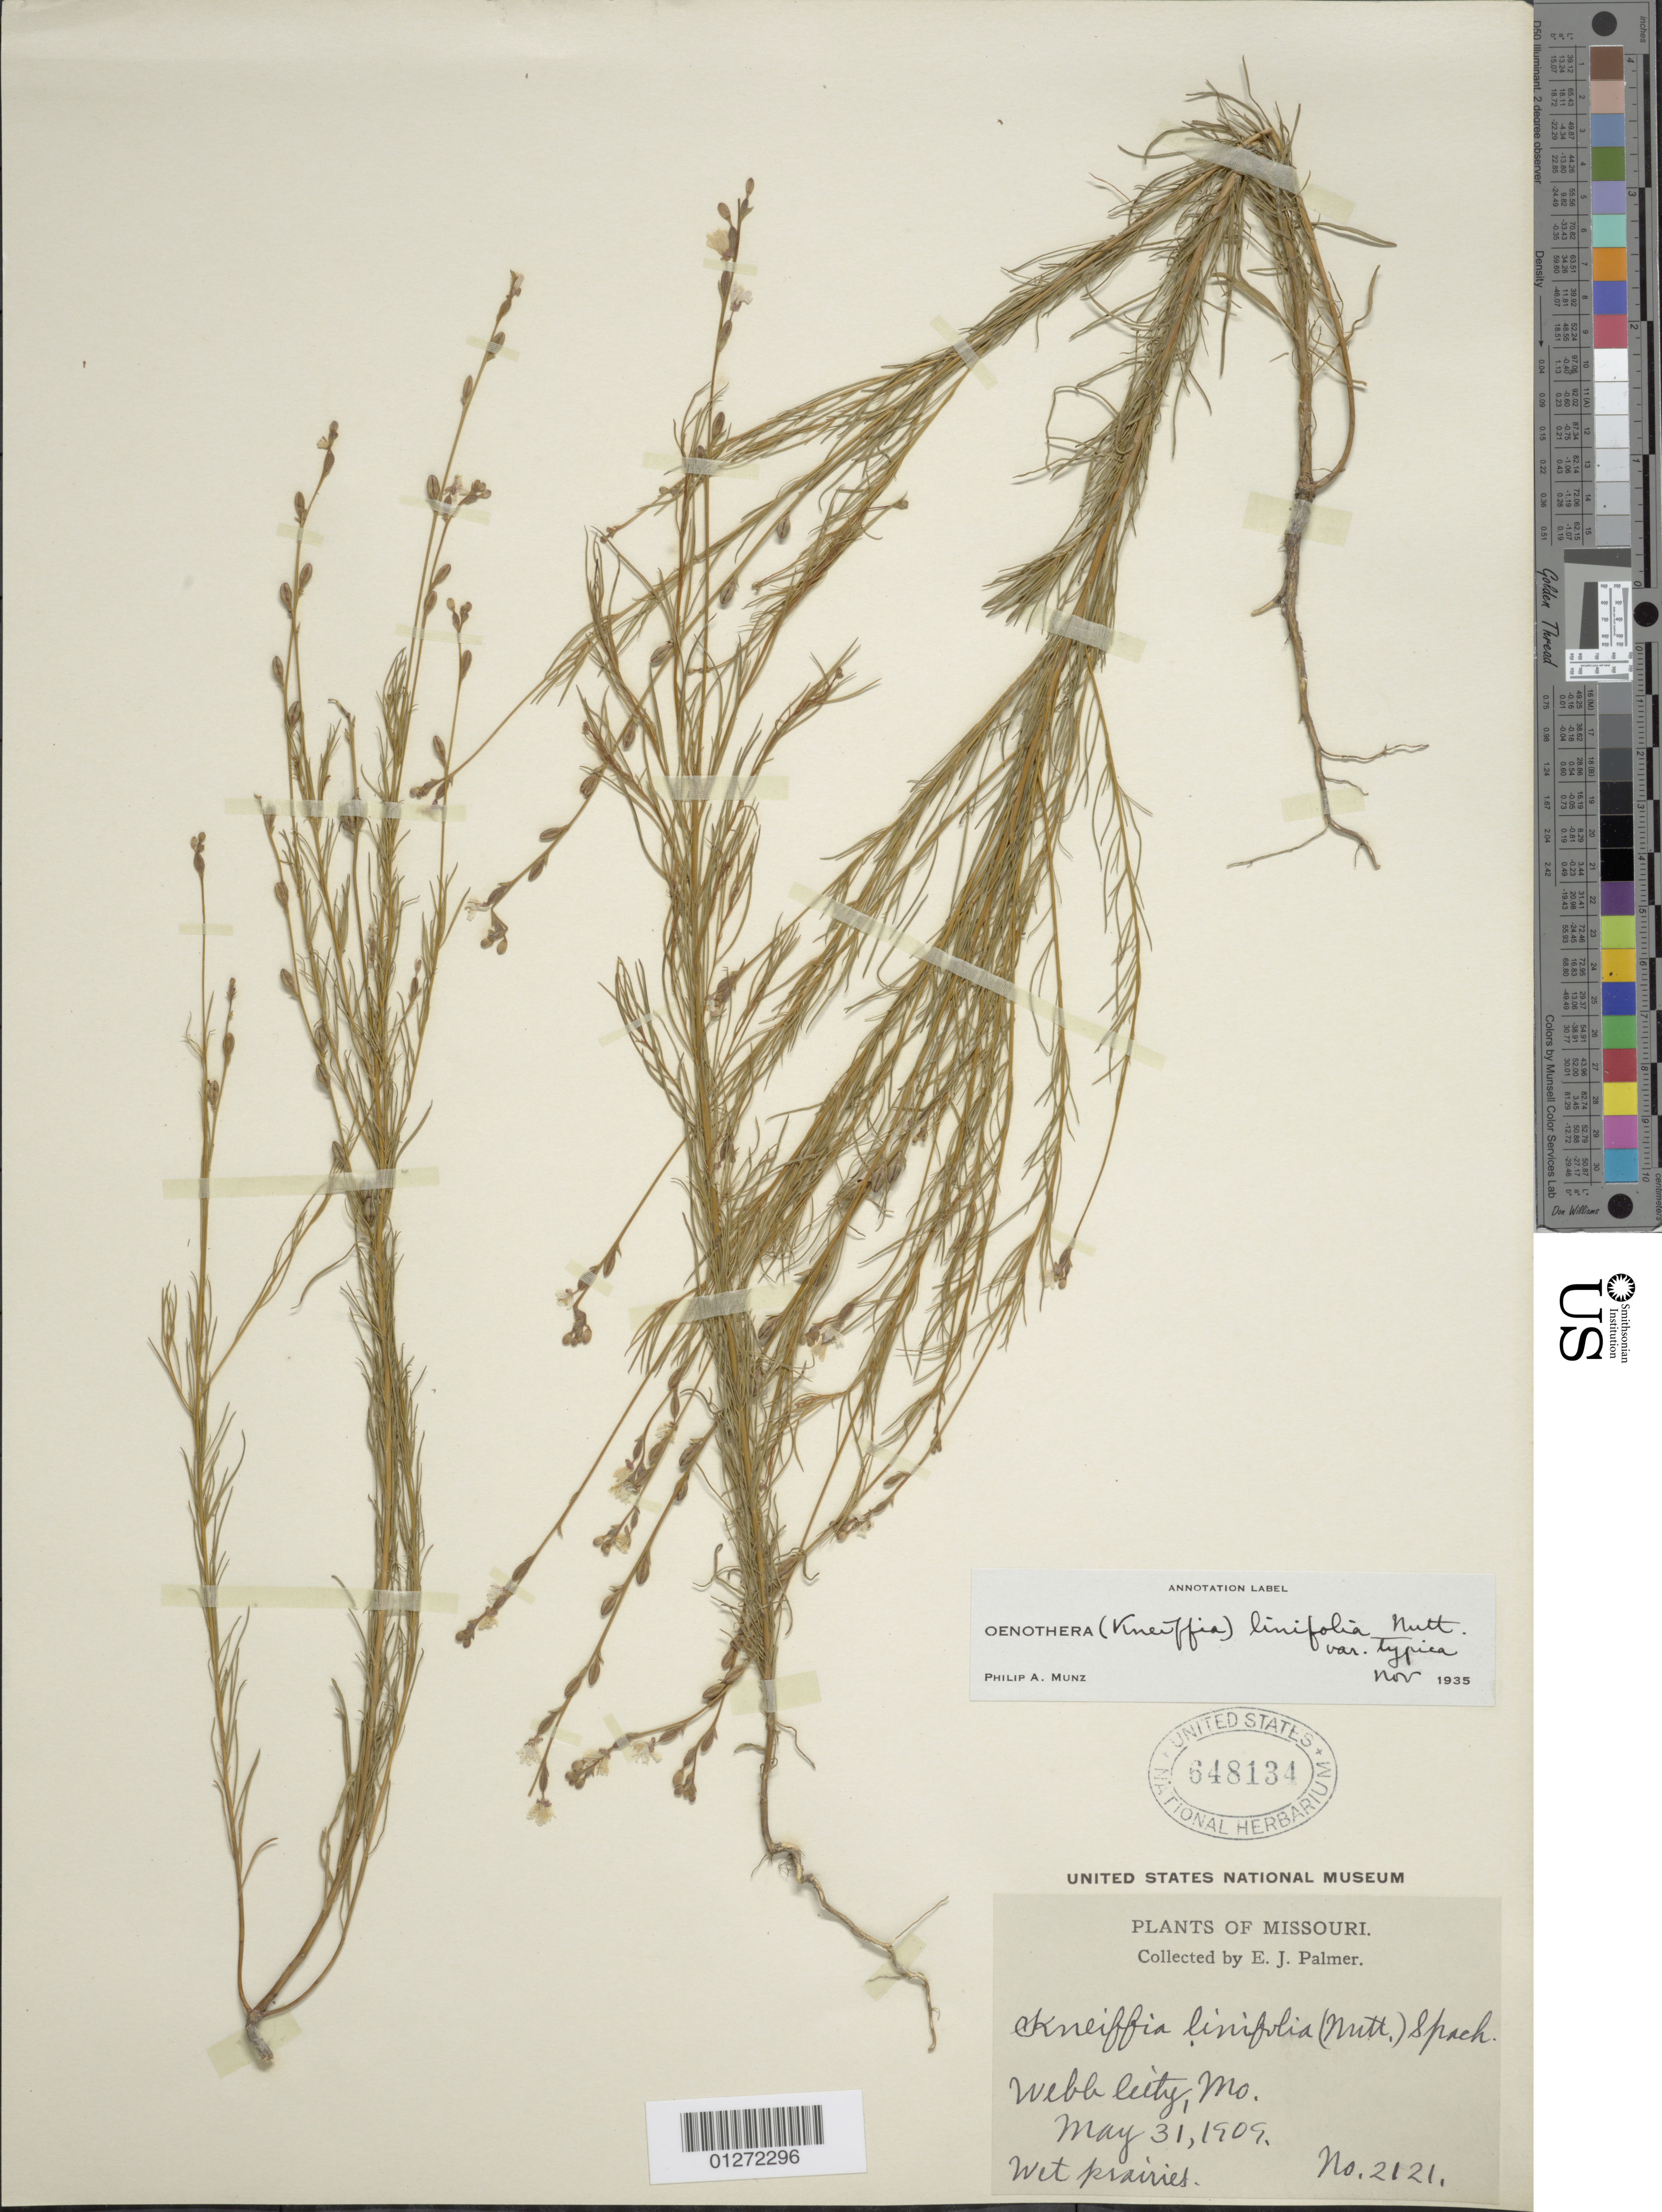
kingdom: Plantae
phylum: Tracheophyta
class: Magnoliopsida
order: Myrtales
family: Onagraceae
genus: Oenothera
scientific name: Oenothera linifolia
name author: Nutt.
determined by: Munz, Philip A.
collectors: E. J. Palmer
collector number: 2121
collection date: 1909-05-31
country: United States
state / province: Missouri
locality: Webb City.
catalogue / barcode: US 648134